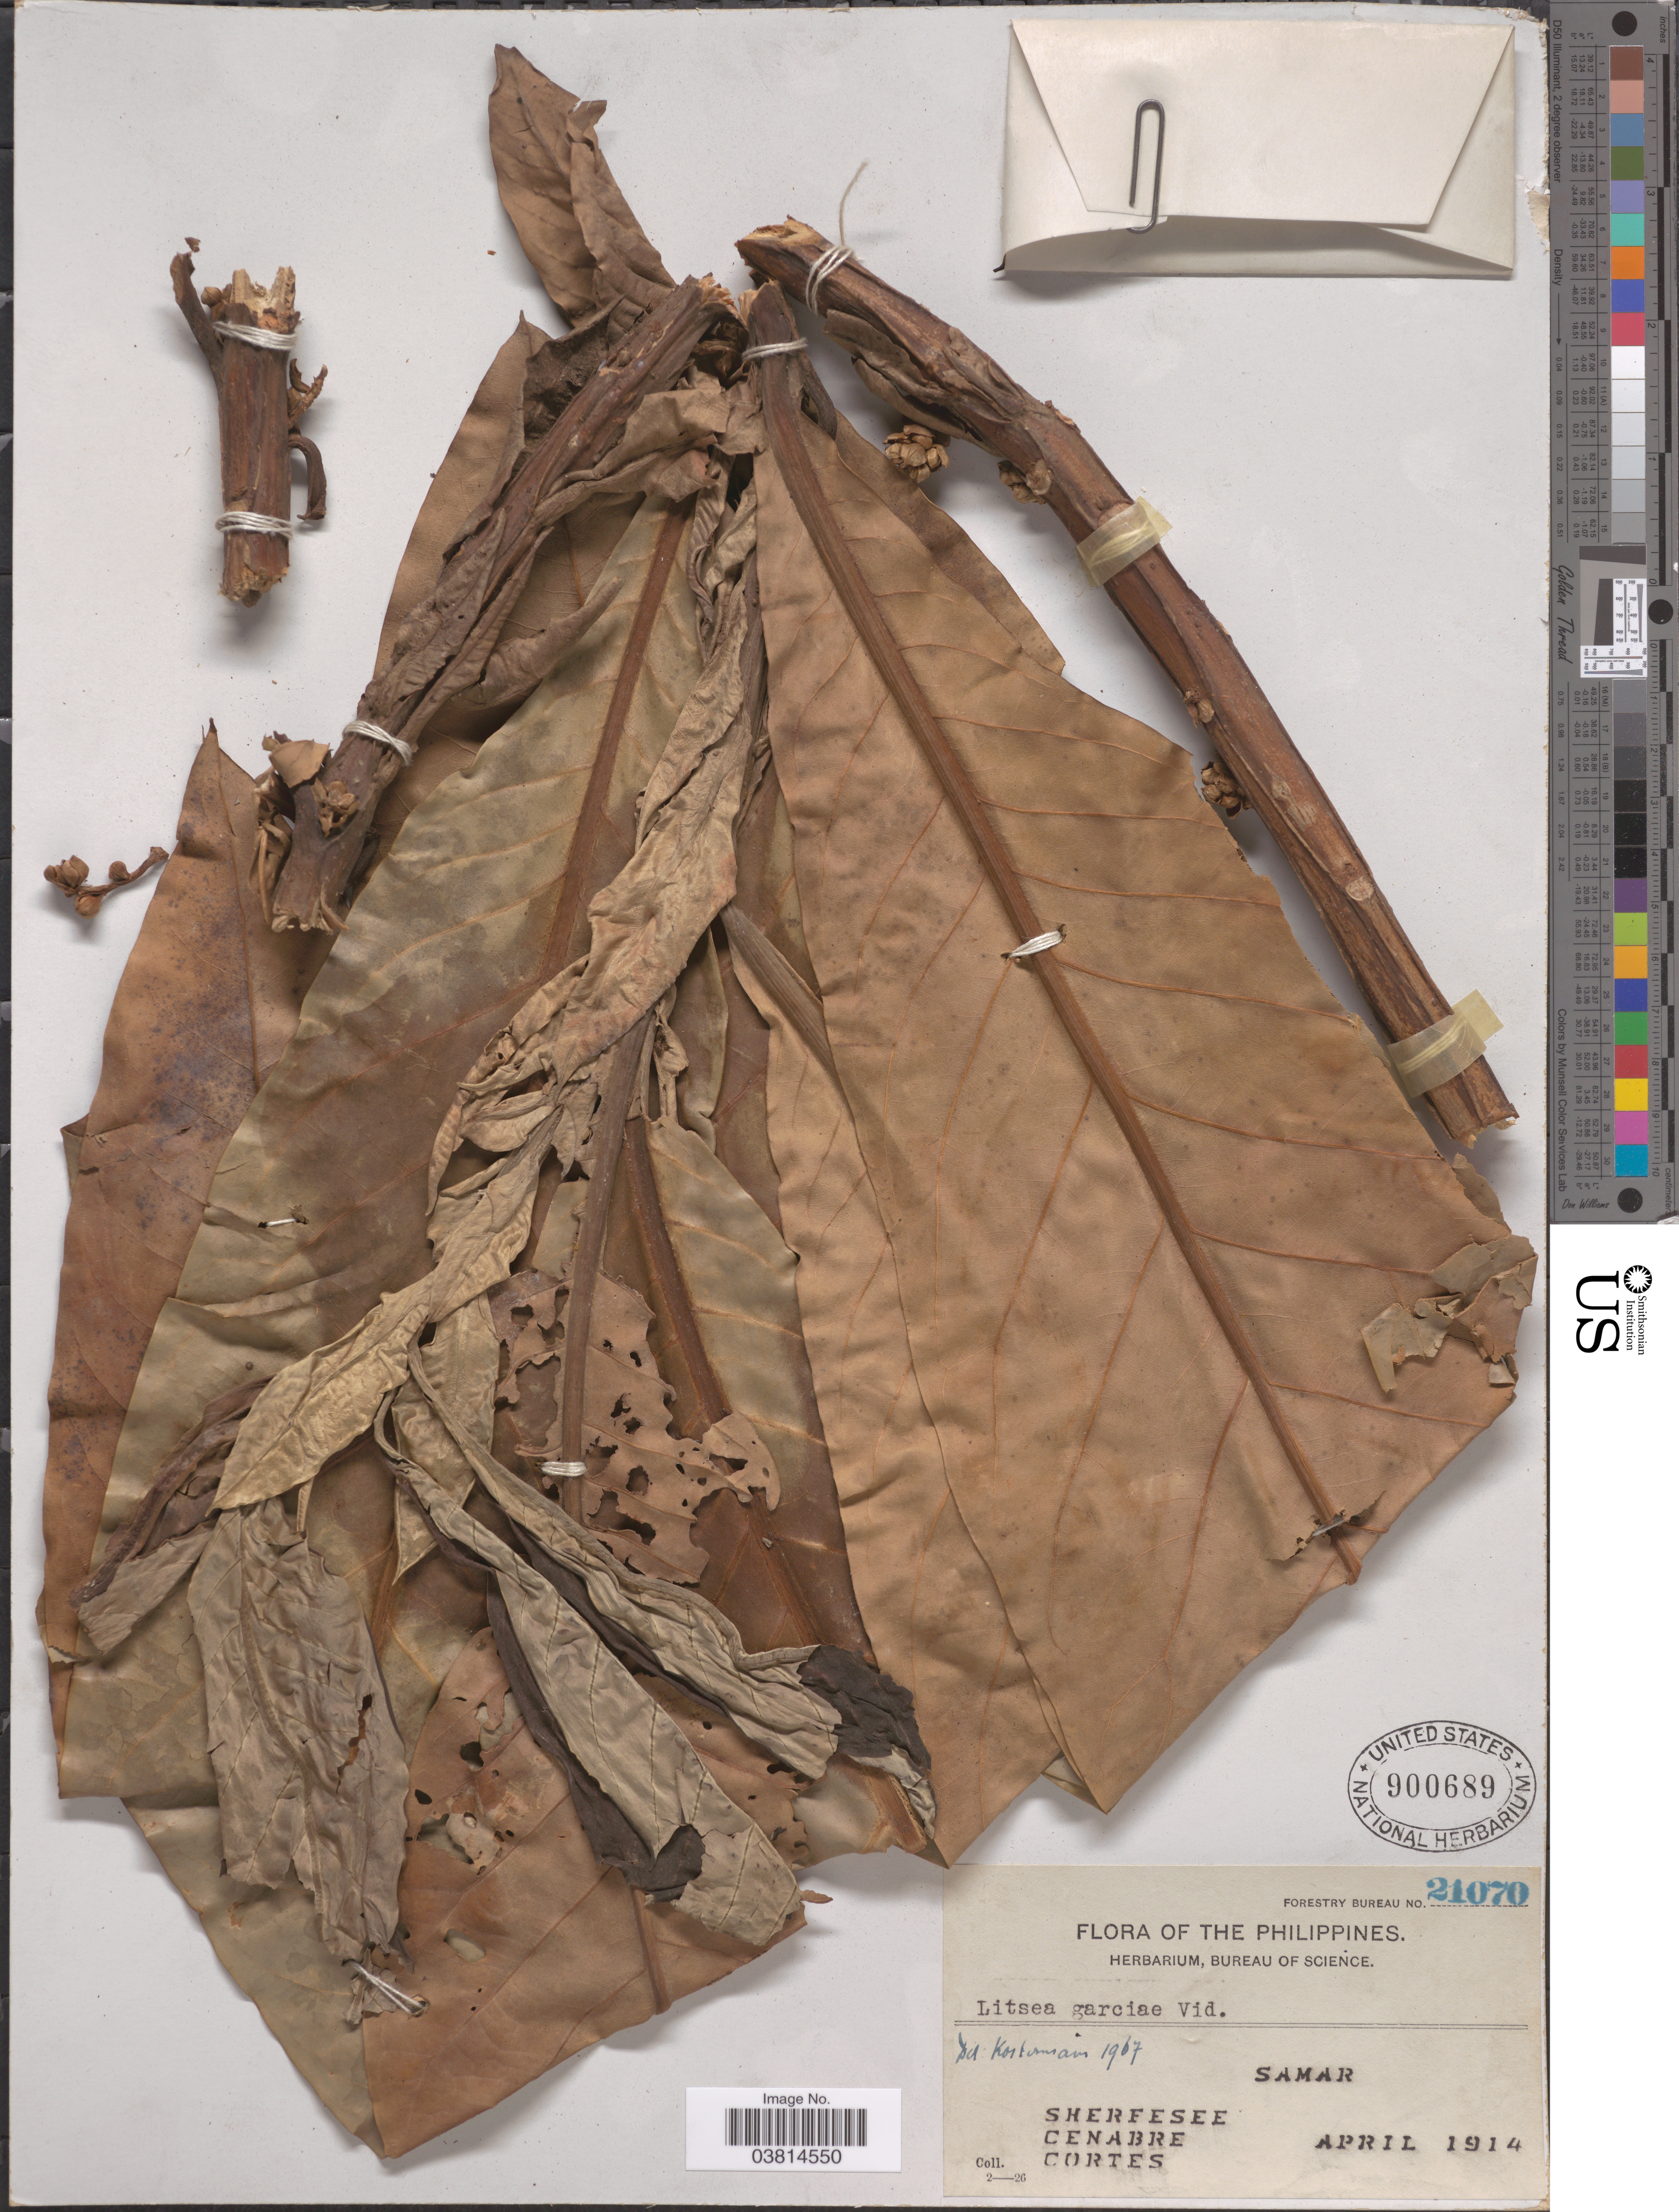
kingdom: Plantae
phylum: Tracheophyta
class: Magnoliopsida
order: Laurales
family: Lauraceae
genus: Litsea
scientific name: Litsea garciae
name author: S. Vidal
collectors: -. Sherfesee, -. Cenabre & Cortes, --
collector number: Forestry Bureau 21070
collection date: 1914-04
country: Philippines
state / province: Eastern Visayas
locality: Samar.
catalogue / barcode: US 900689